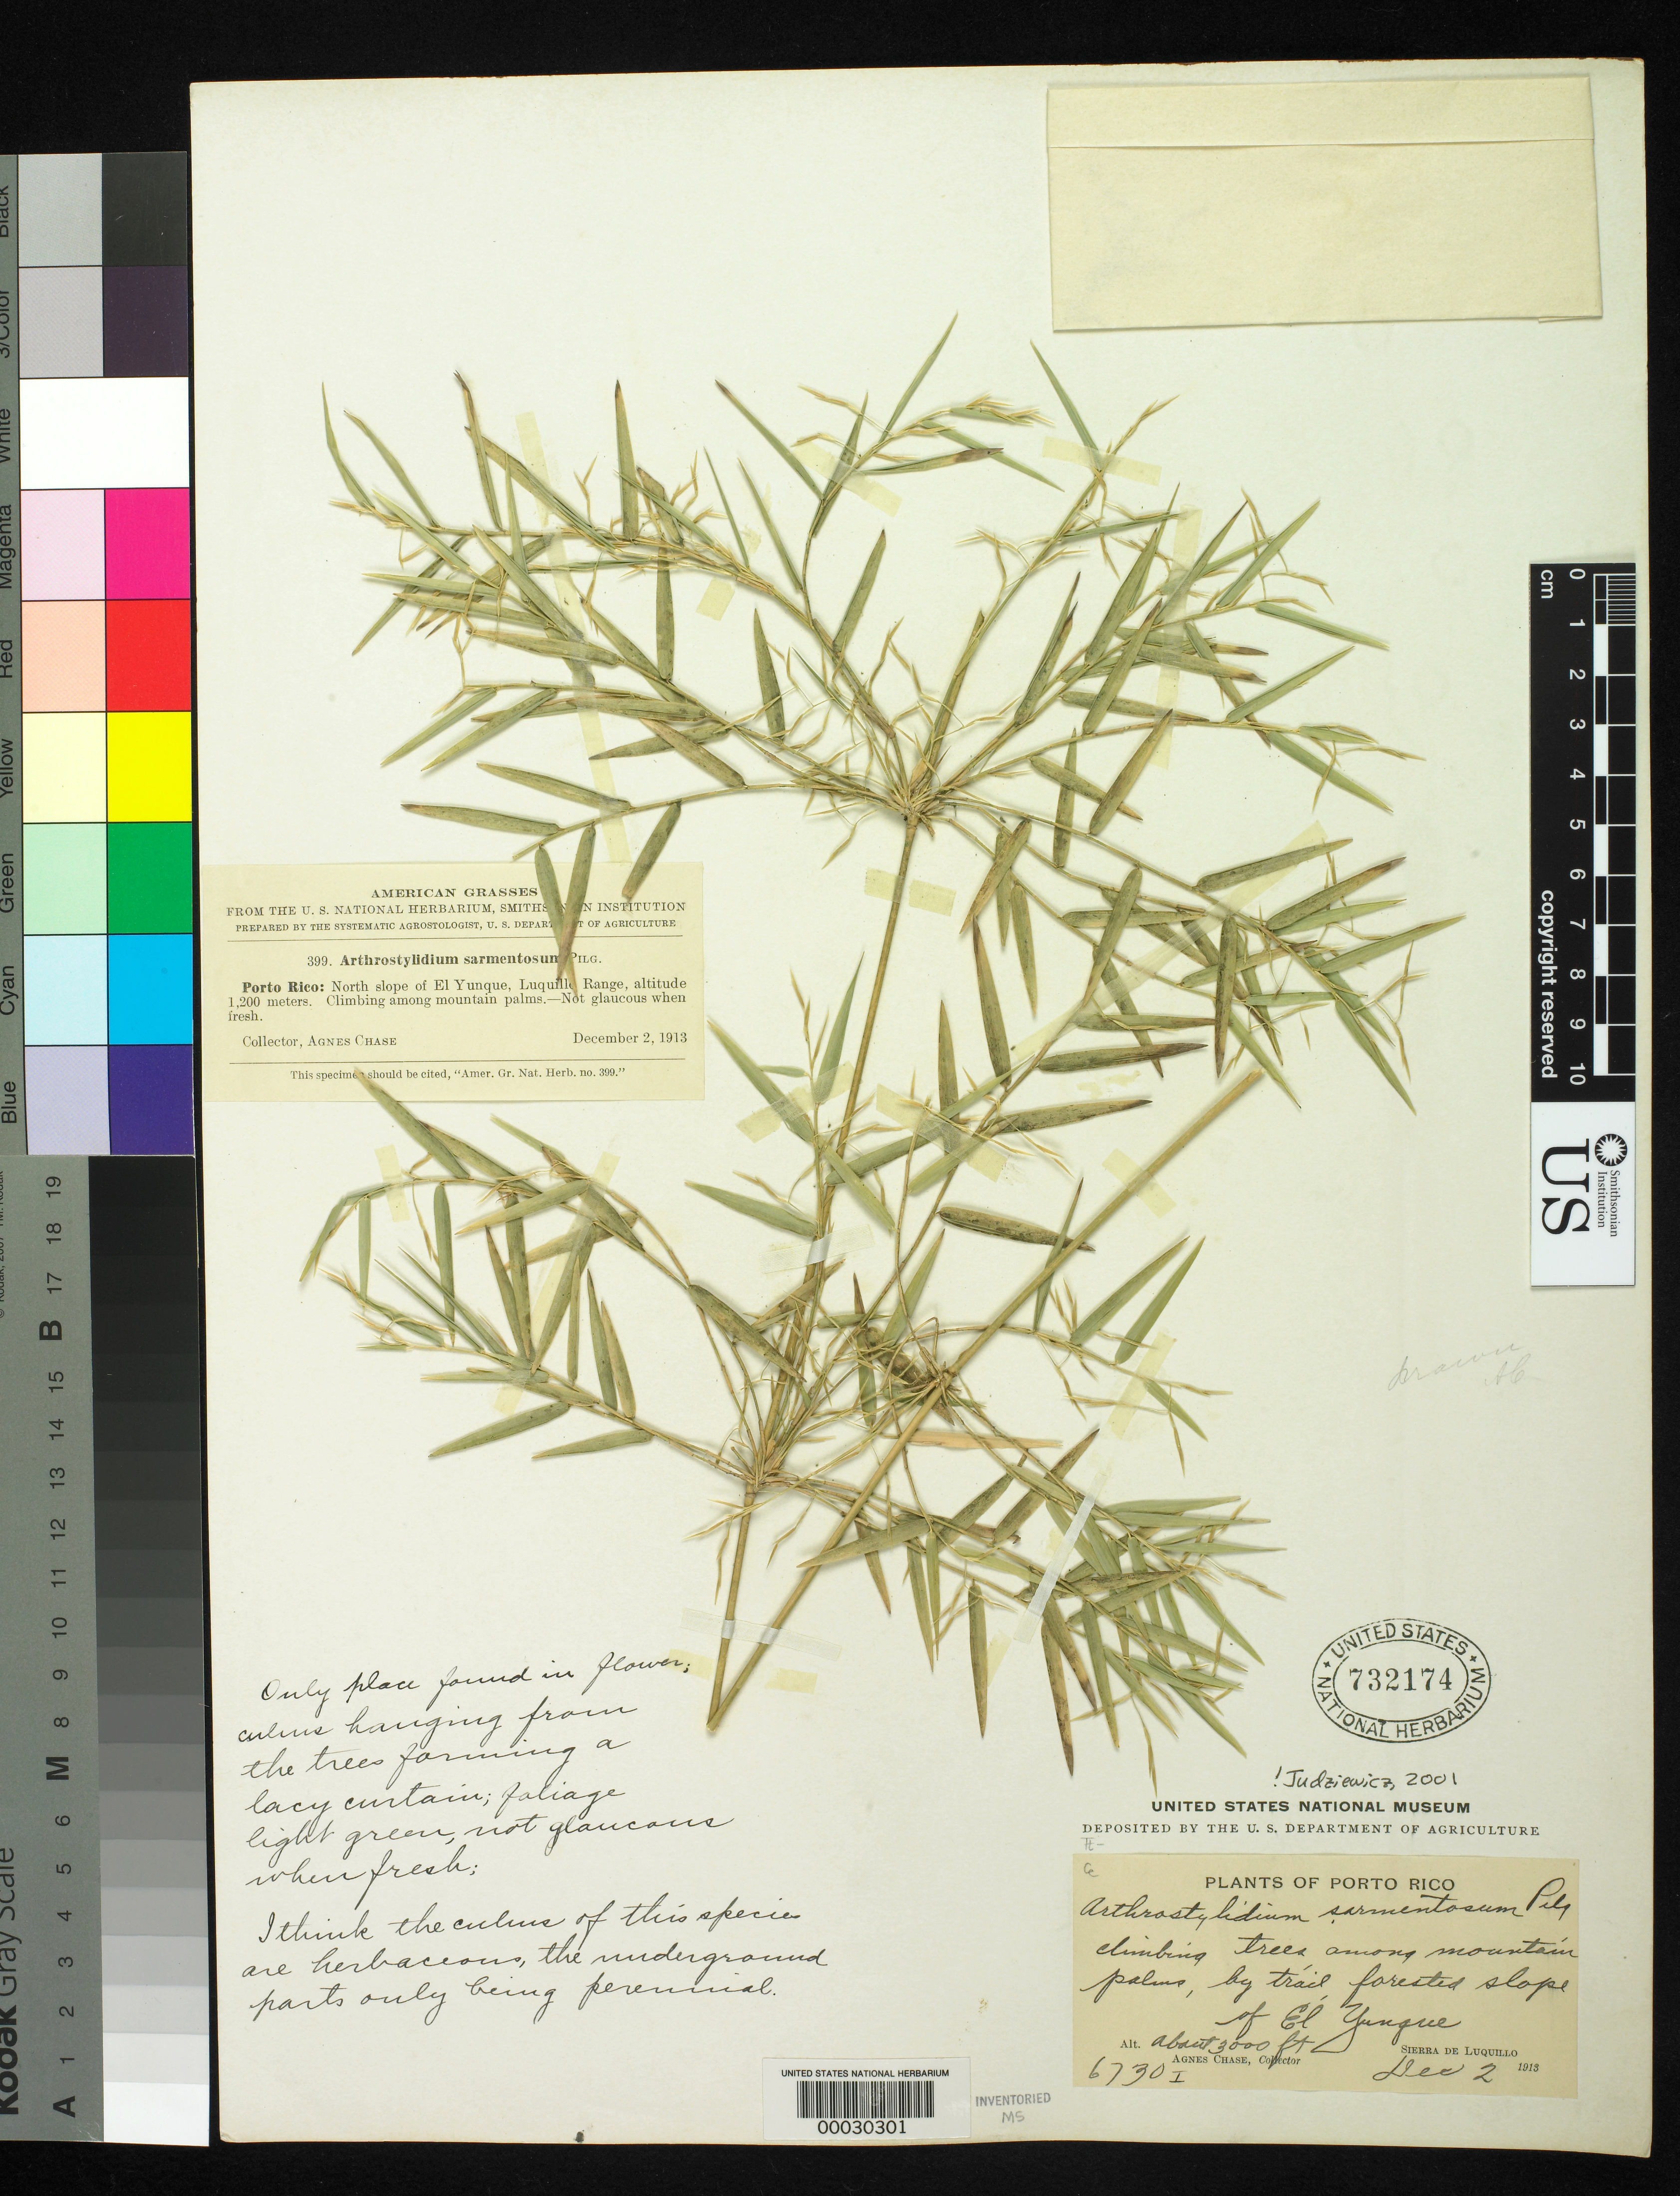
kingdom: Plantae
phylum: Tracheophyta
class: Liliopsida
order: Poales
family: Poaceae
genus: Arthrostylidium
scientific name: Arthrostylidium sarmentosum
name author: Pilg. in Urb.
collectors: A. Chase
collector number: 6730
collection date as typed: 02 Dec 1913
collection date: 1913-12-02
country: Puerto Rico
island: Greater Antilles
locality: El yunque, luquillo range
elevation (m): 915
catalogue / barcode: US 732174